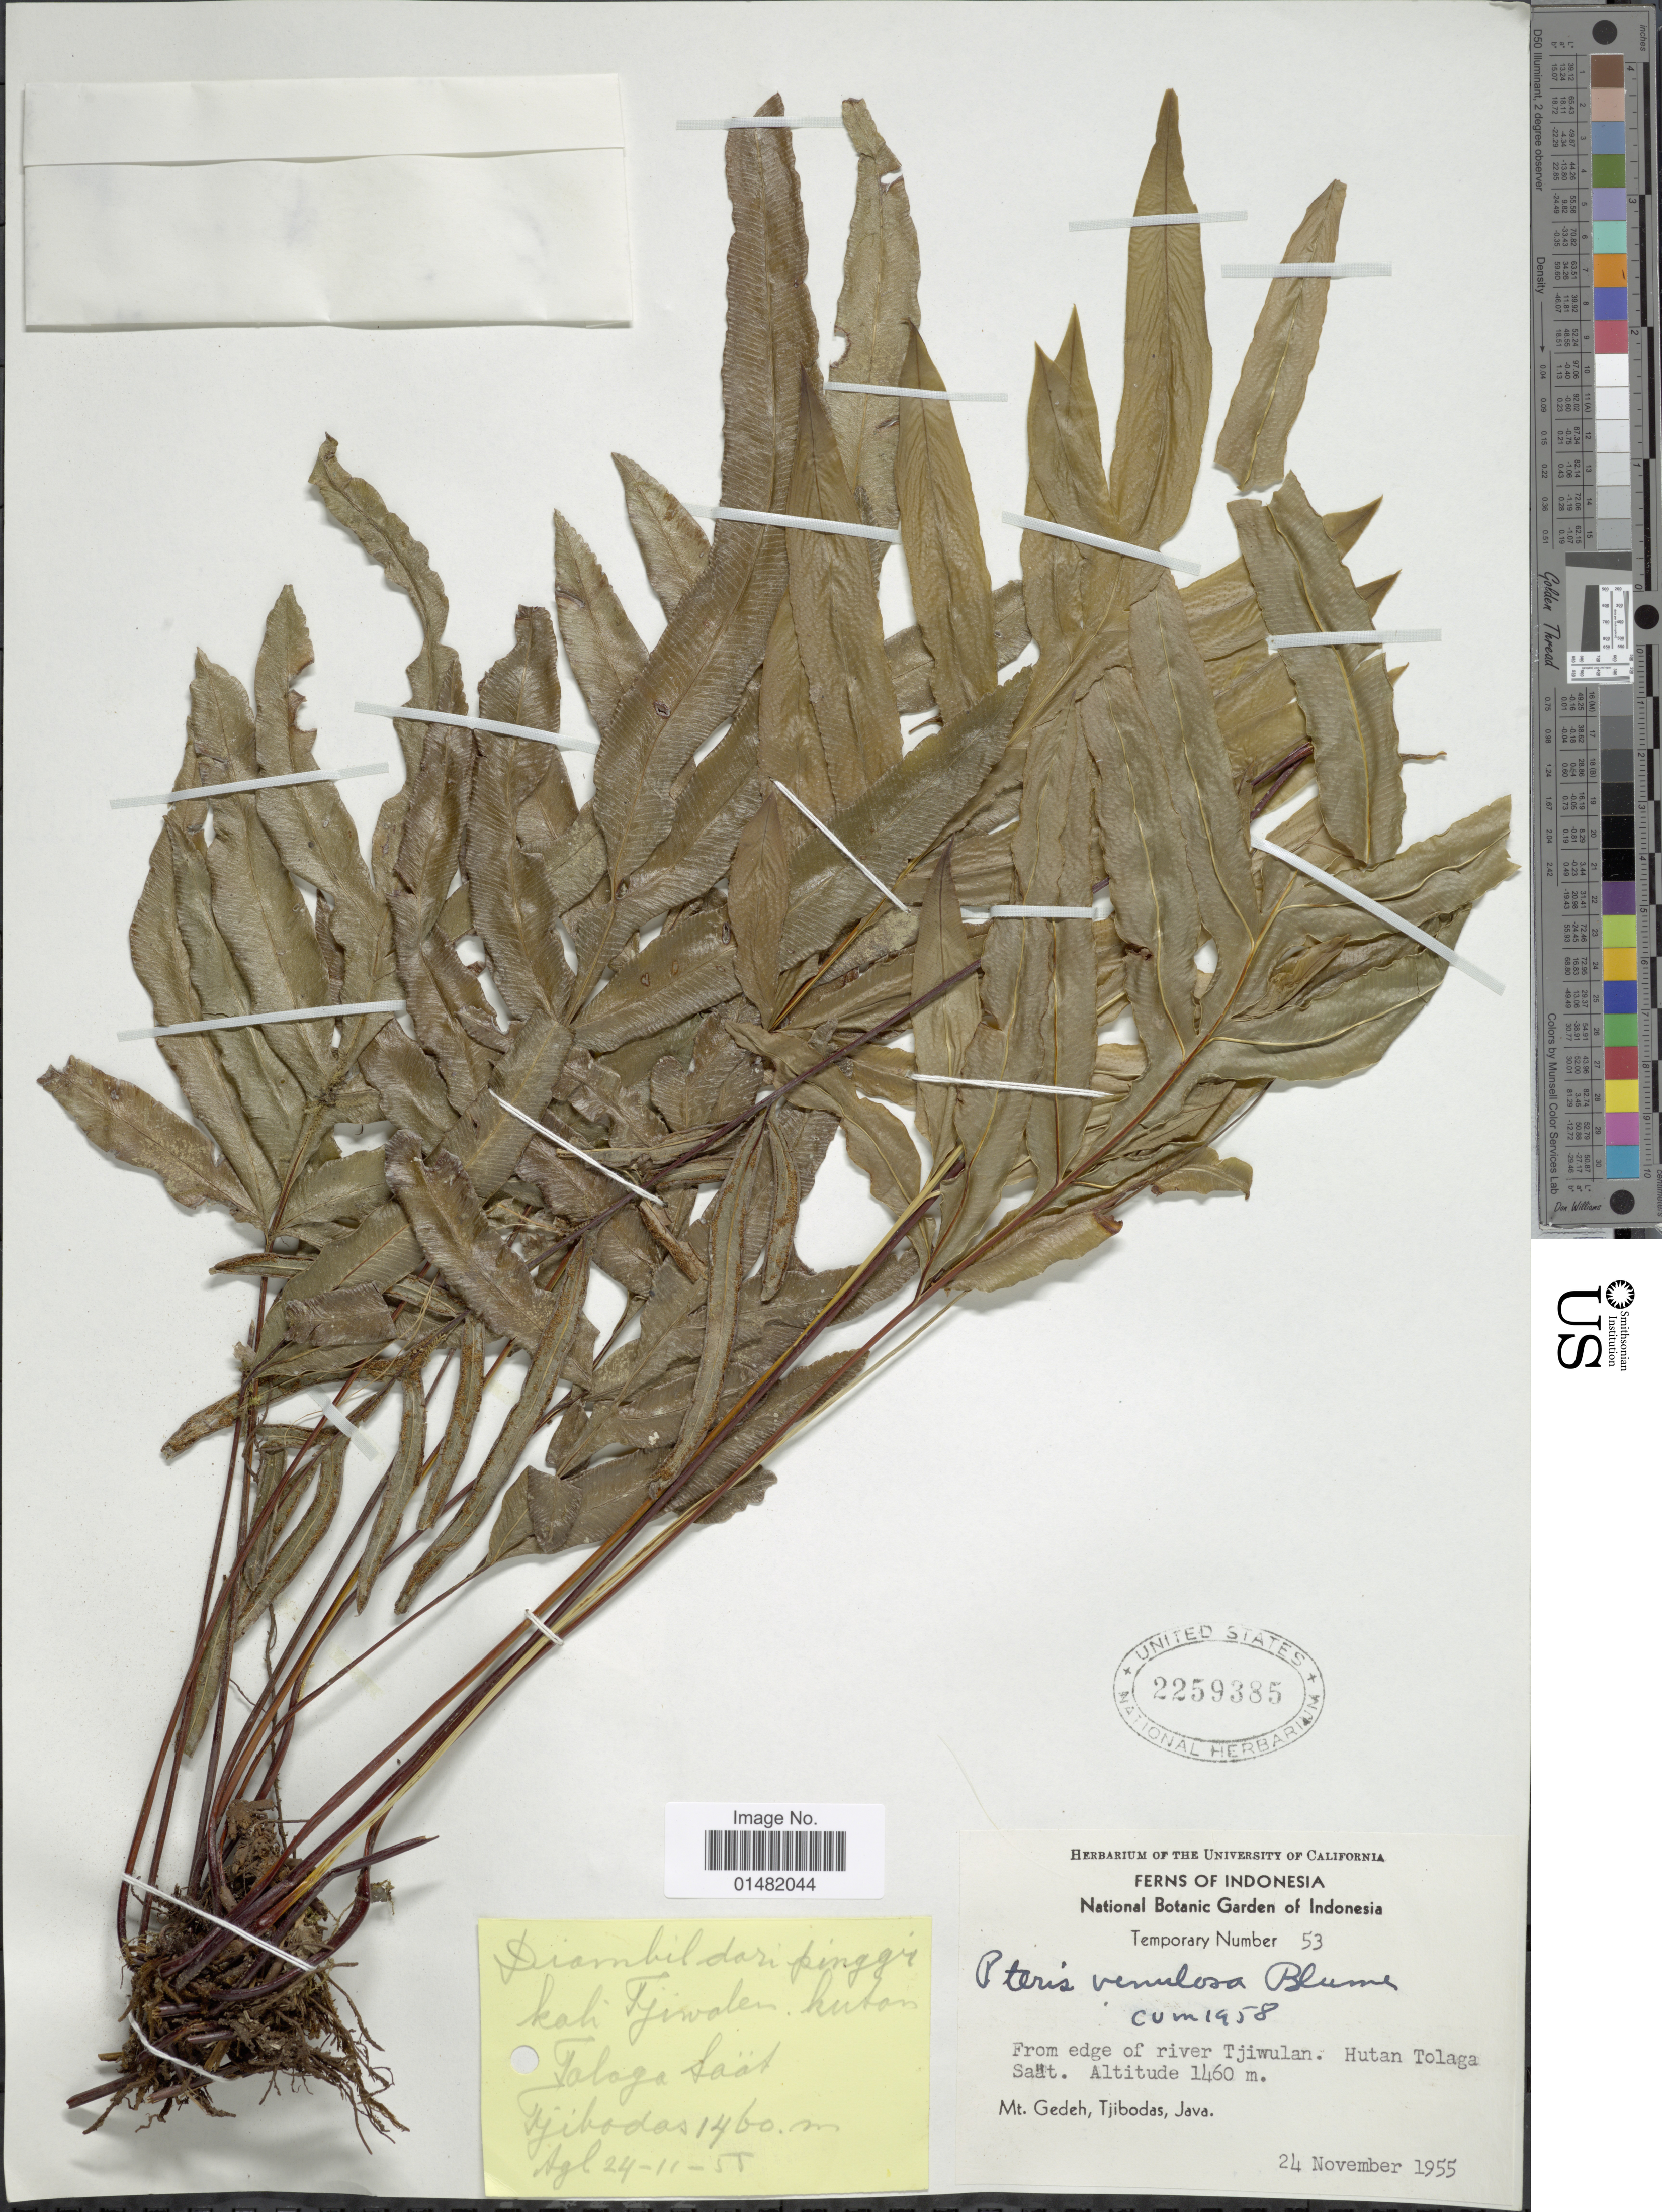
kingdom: Plantae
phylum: Tracheophyta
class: Polypodiopsida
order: Polypodiales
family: Pteridaceae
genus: Pteris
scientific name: Pteris venulosa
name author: Blume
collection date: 1955-11-24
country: Indonesia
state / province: Java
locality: From edge of river Tjiwulan. Hutan Tolaga Saät, Mt. Gedeh, Tjibodas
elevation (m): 1460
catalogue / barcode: US 2259385